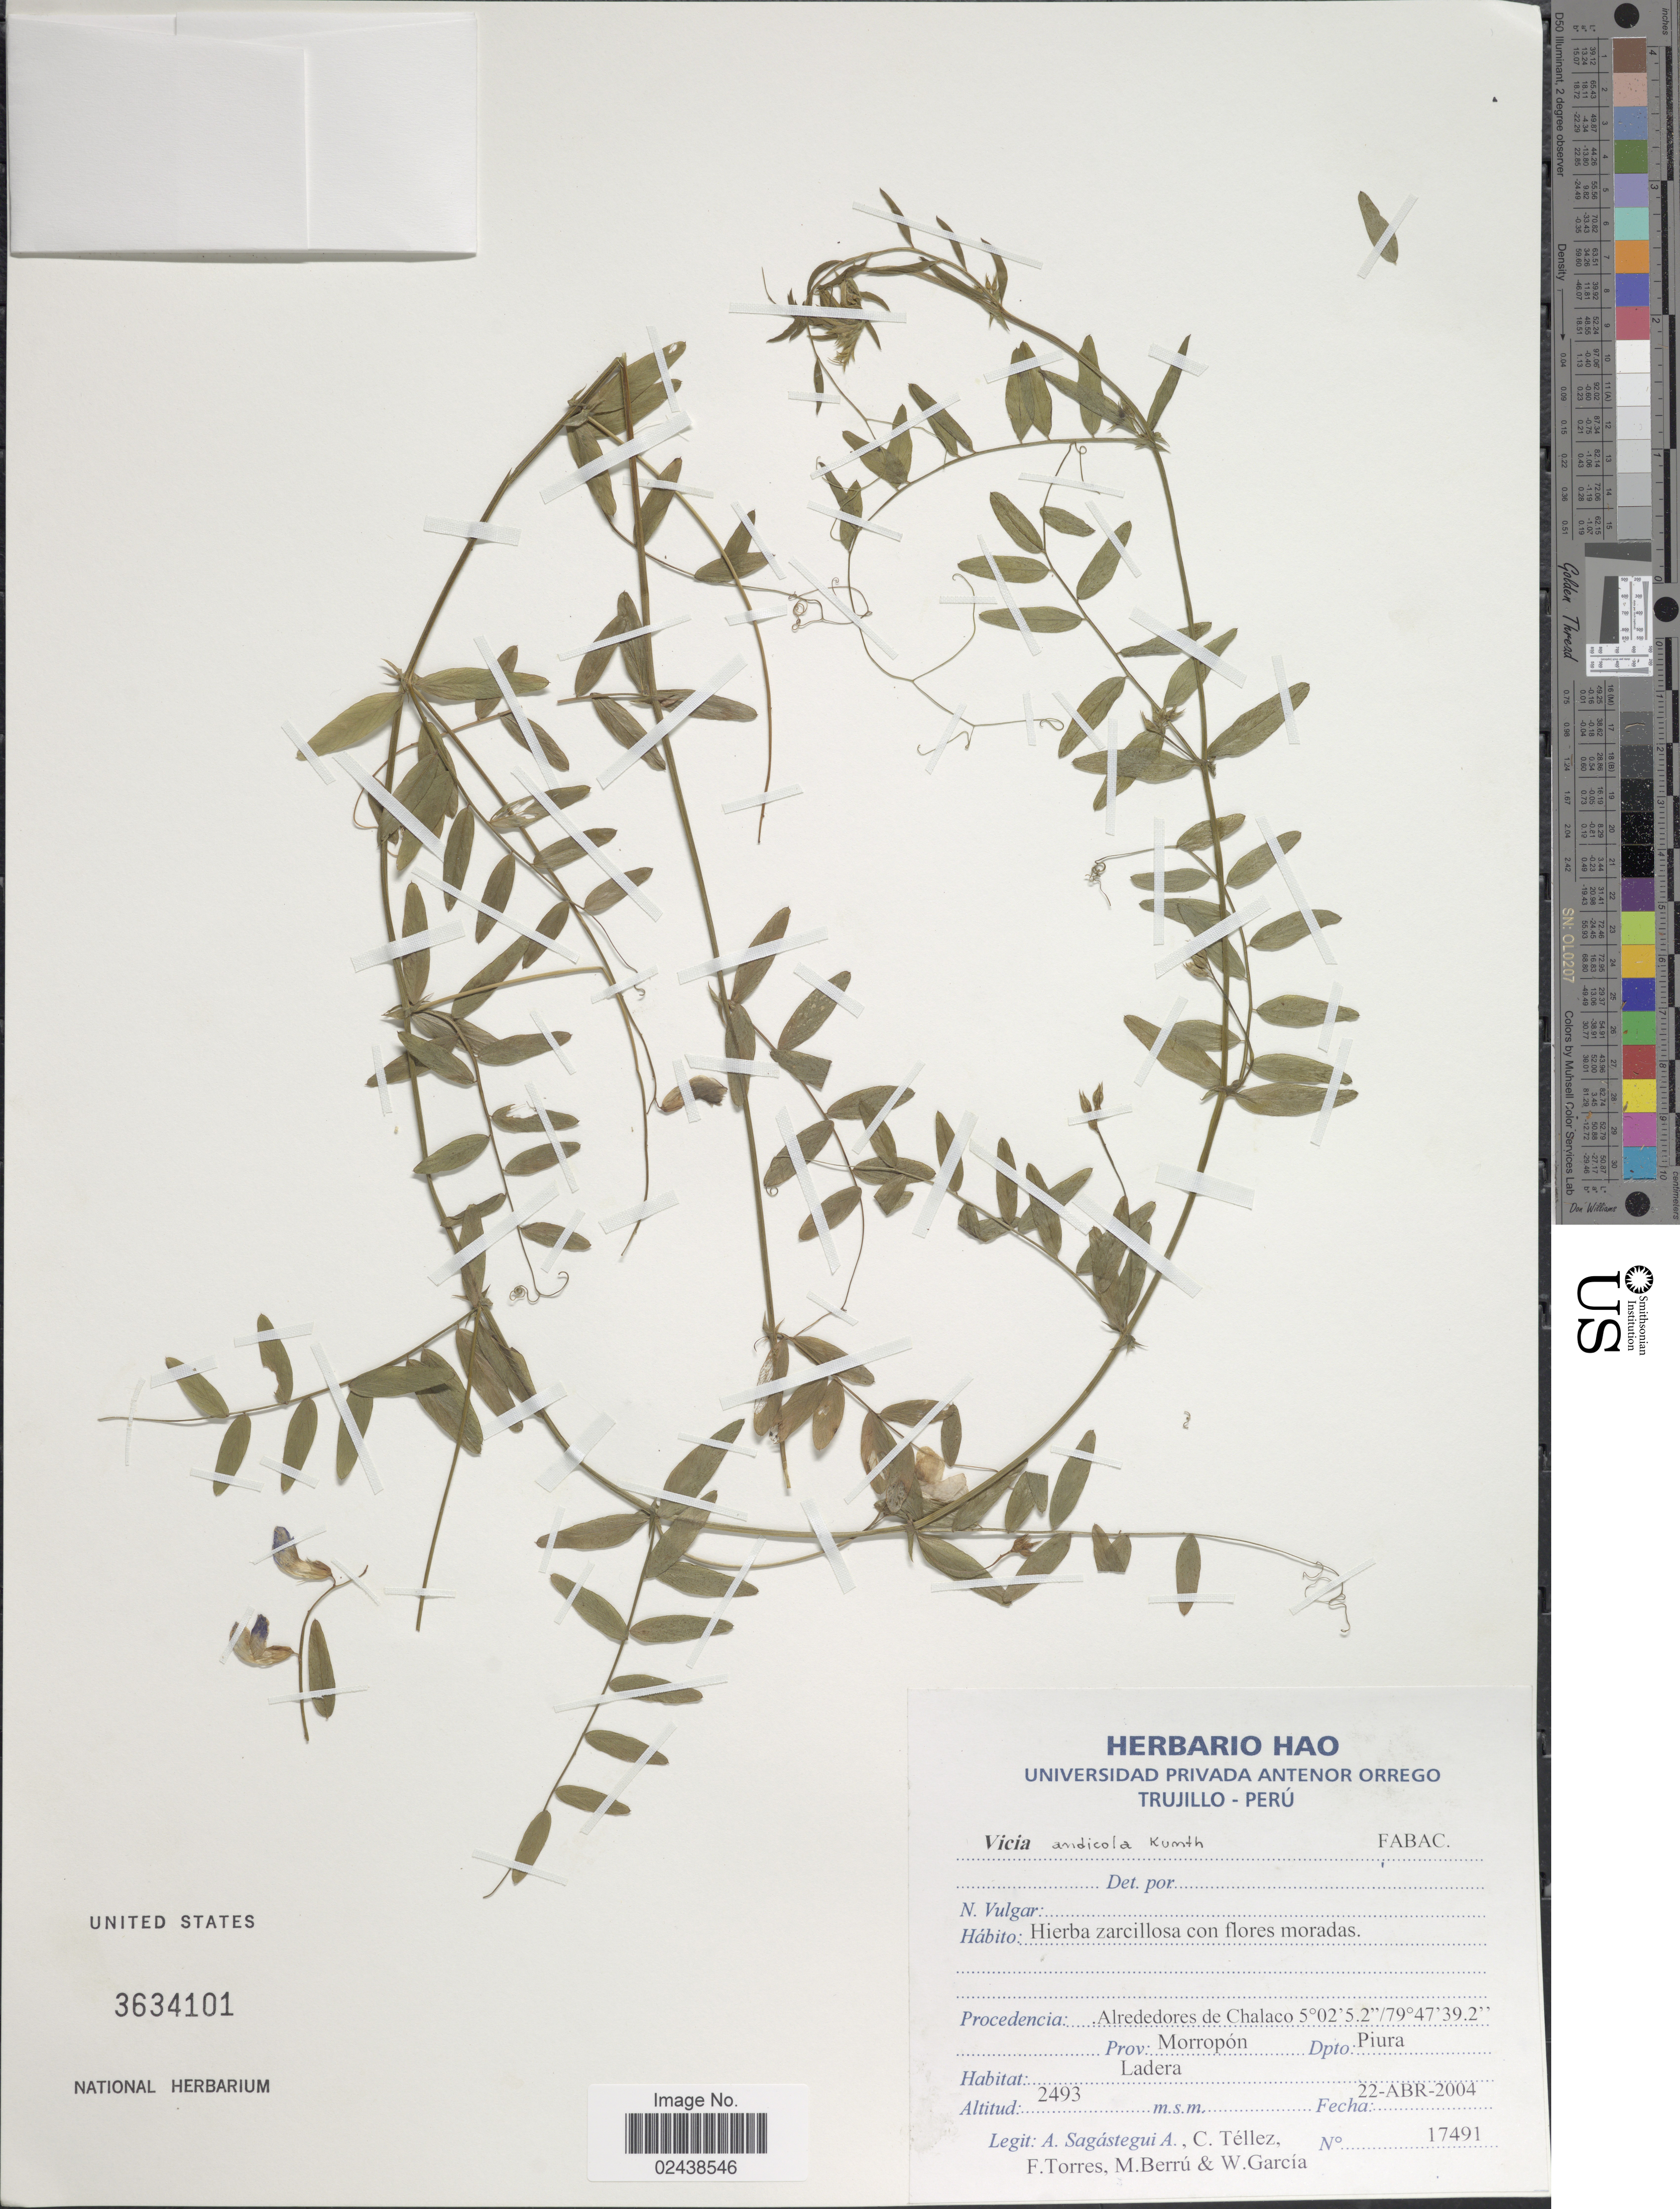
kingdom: Plantae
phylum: Tracheophyta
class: Magnoliopsida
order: Fabales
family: Fabaceae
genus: Vicia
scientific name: Vicia andicola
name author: Kunth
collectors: A. Sagástegui A., C. Téllez, F. Torres, M. Berrú & W. Garcia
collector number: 17491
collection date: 2004-04-22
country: Peru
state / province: Piura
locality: Alrededores de Chalaco. Prov. Morropon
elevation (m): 2493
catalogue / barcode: US 3634101